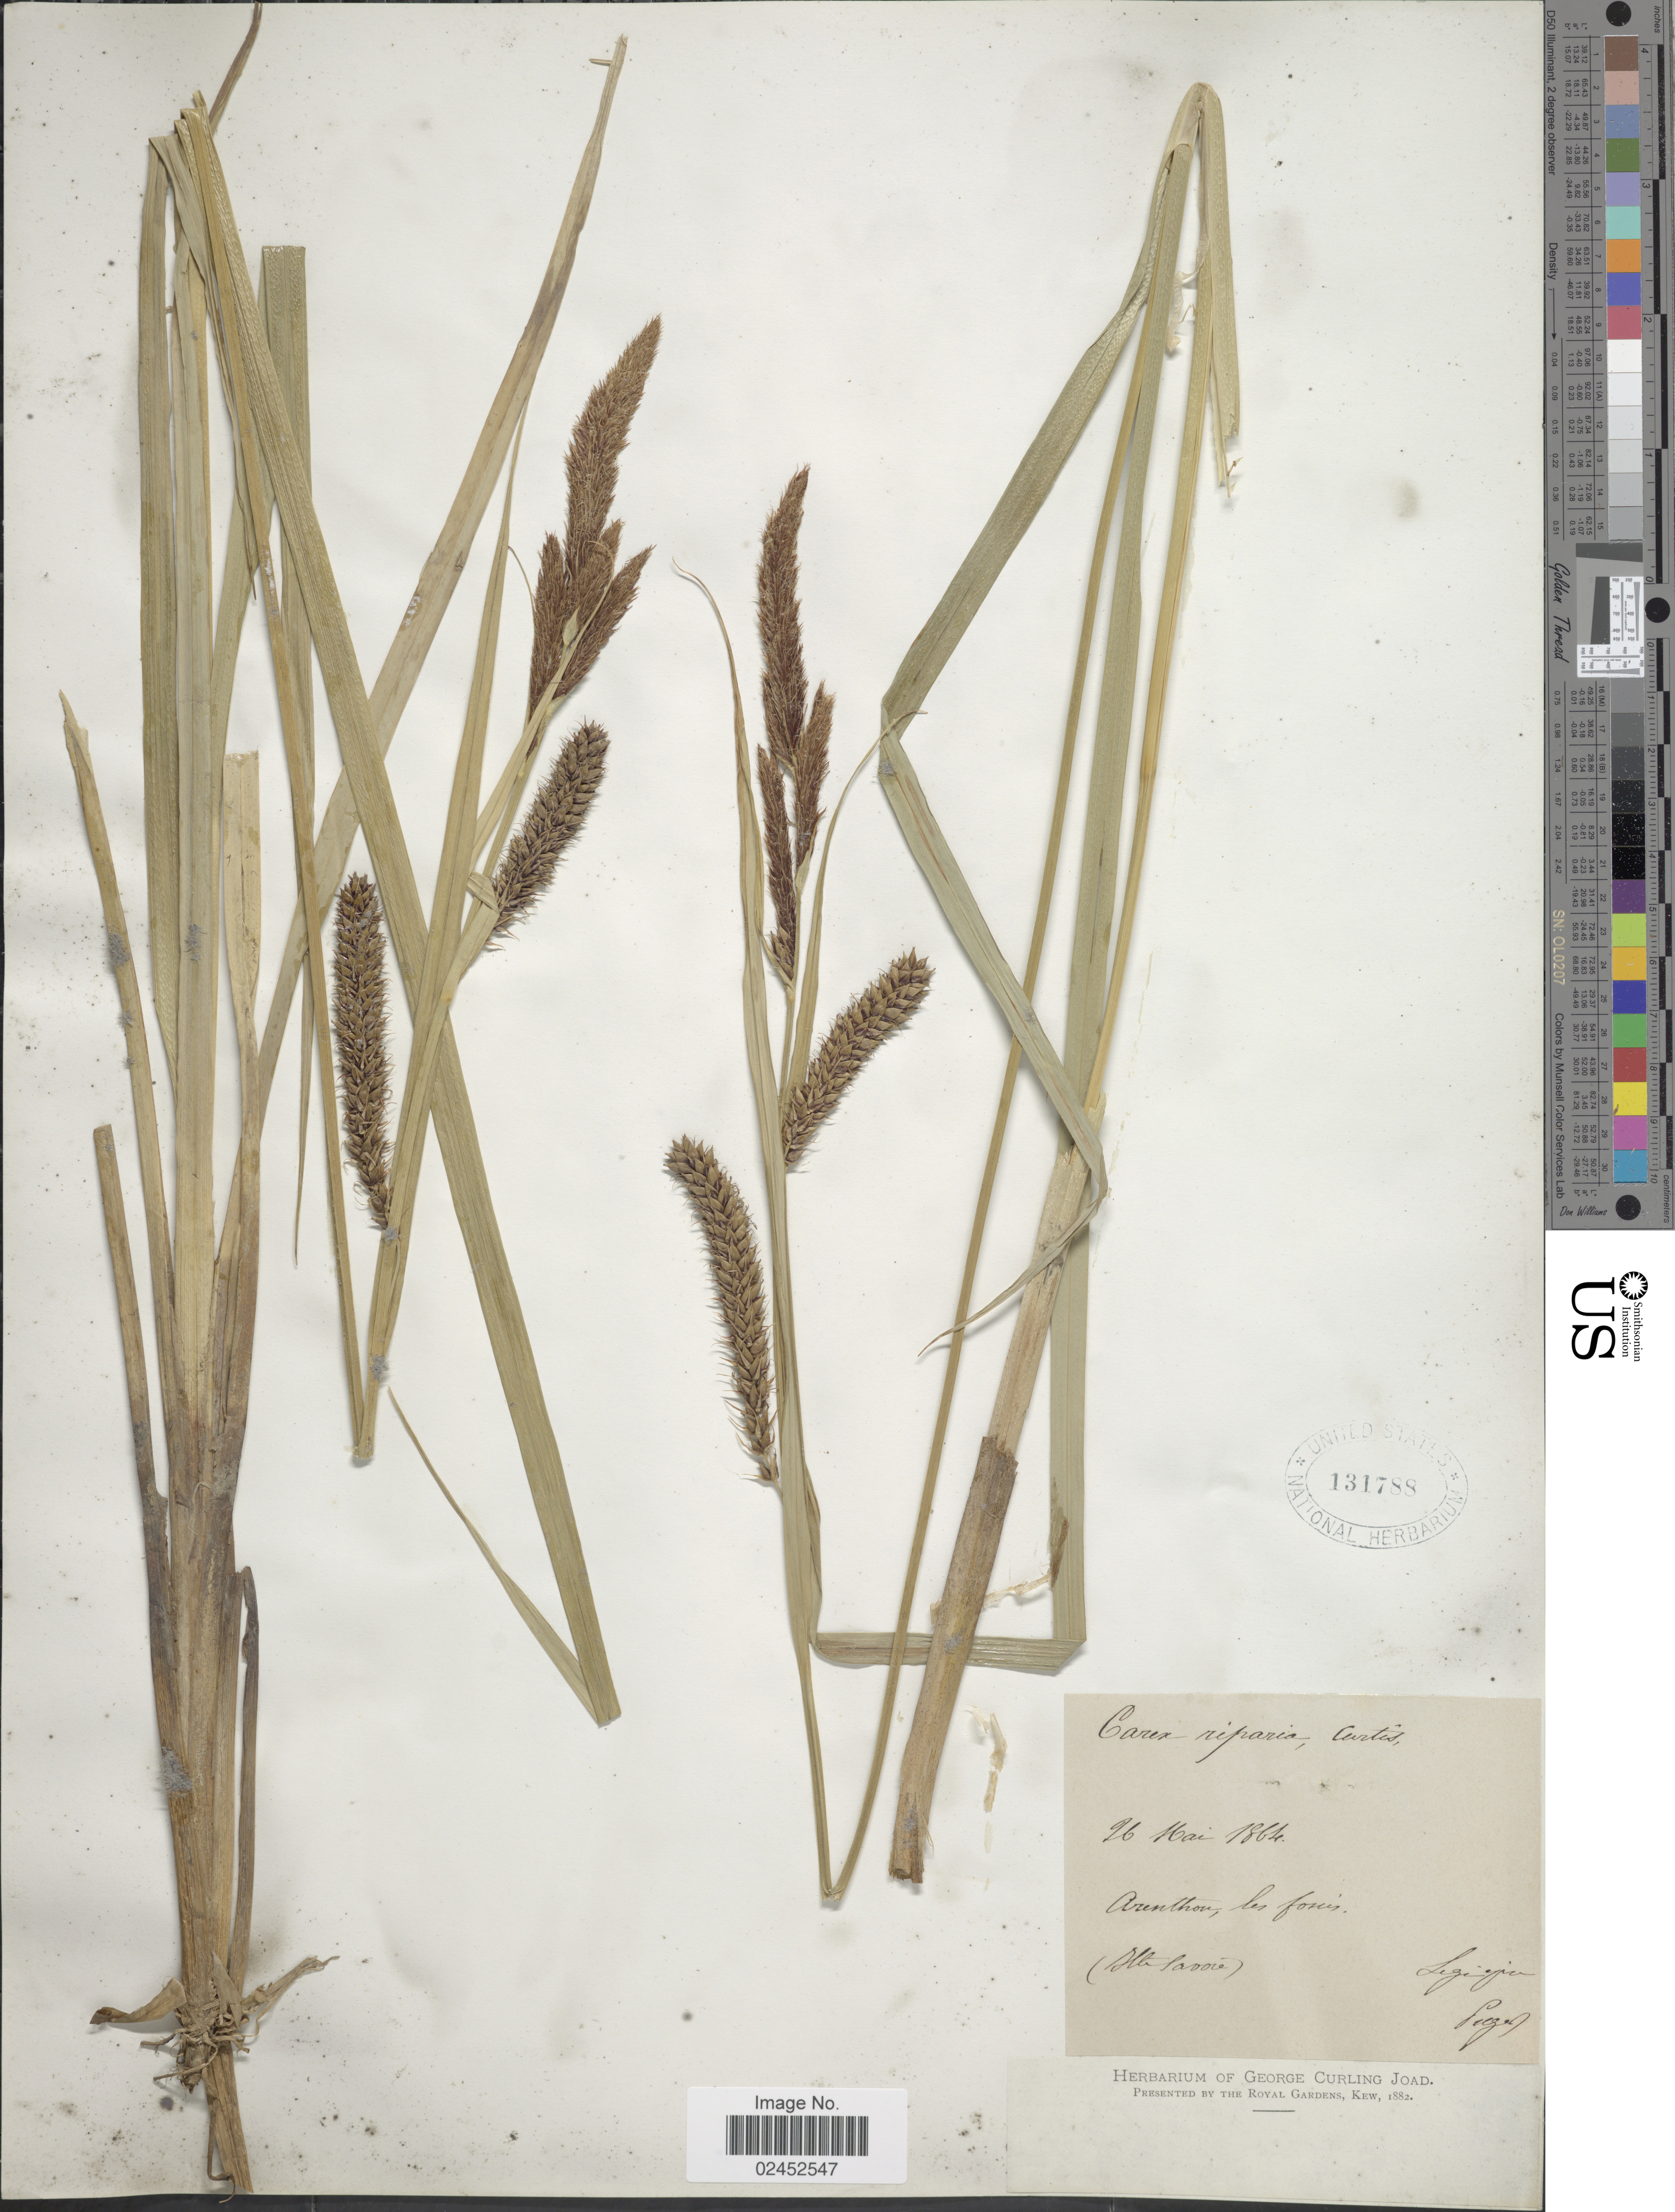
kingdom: Plantae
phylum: Tracheophyta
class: Liliopsida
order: Poales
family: Cyperaceae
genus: Carex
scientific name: Carex riparia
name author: Curtis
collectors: -. Puget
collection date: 1864-05-26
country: France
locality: Arenthou, les foscis (Hte Savoie). [interpreted]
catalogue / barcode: US 131788